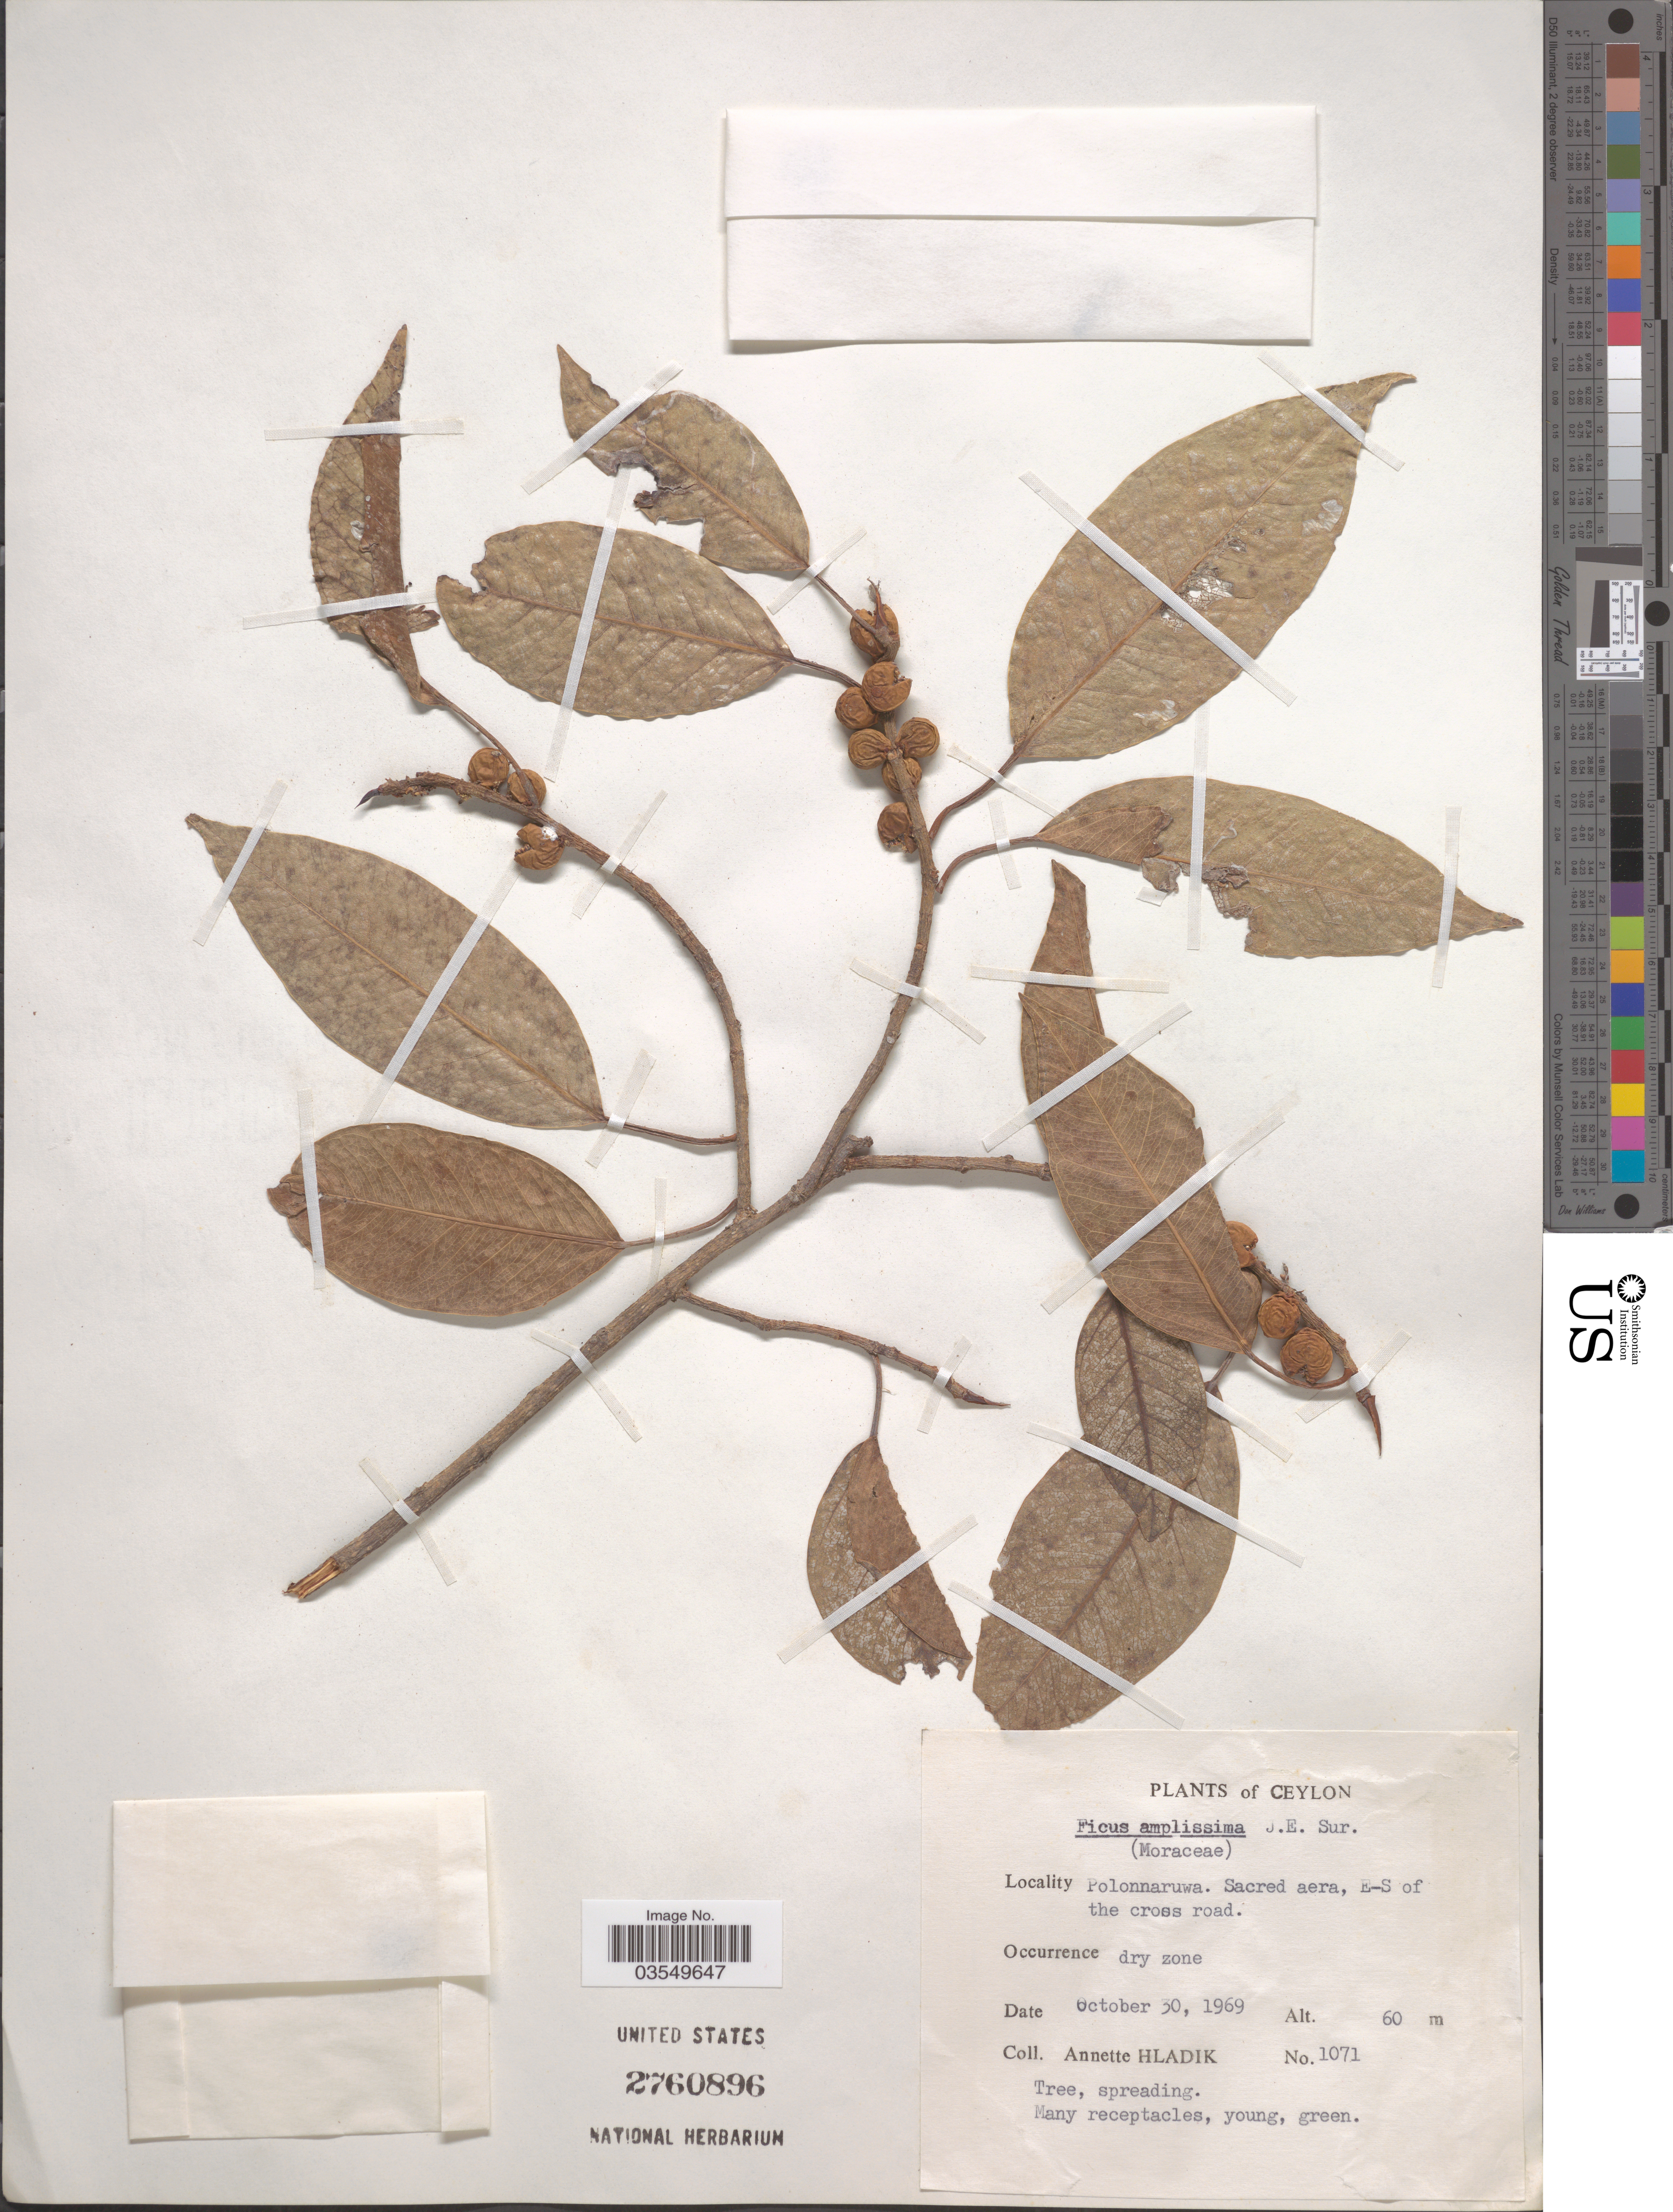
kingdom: Plantae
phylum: Tracheophyta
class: Magnoliopsida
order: Rosales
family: Moraceae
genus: Ficus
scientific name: Ficus amplissima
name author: Sm.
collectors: A. Hladik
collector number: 1071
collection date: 1969-10-30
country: Sri Lanka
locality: Ceylon. Polonnaruwa. Sacred aera, E-S of the cross road.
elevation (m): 60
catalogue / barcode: US 2760896